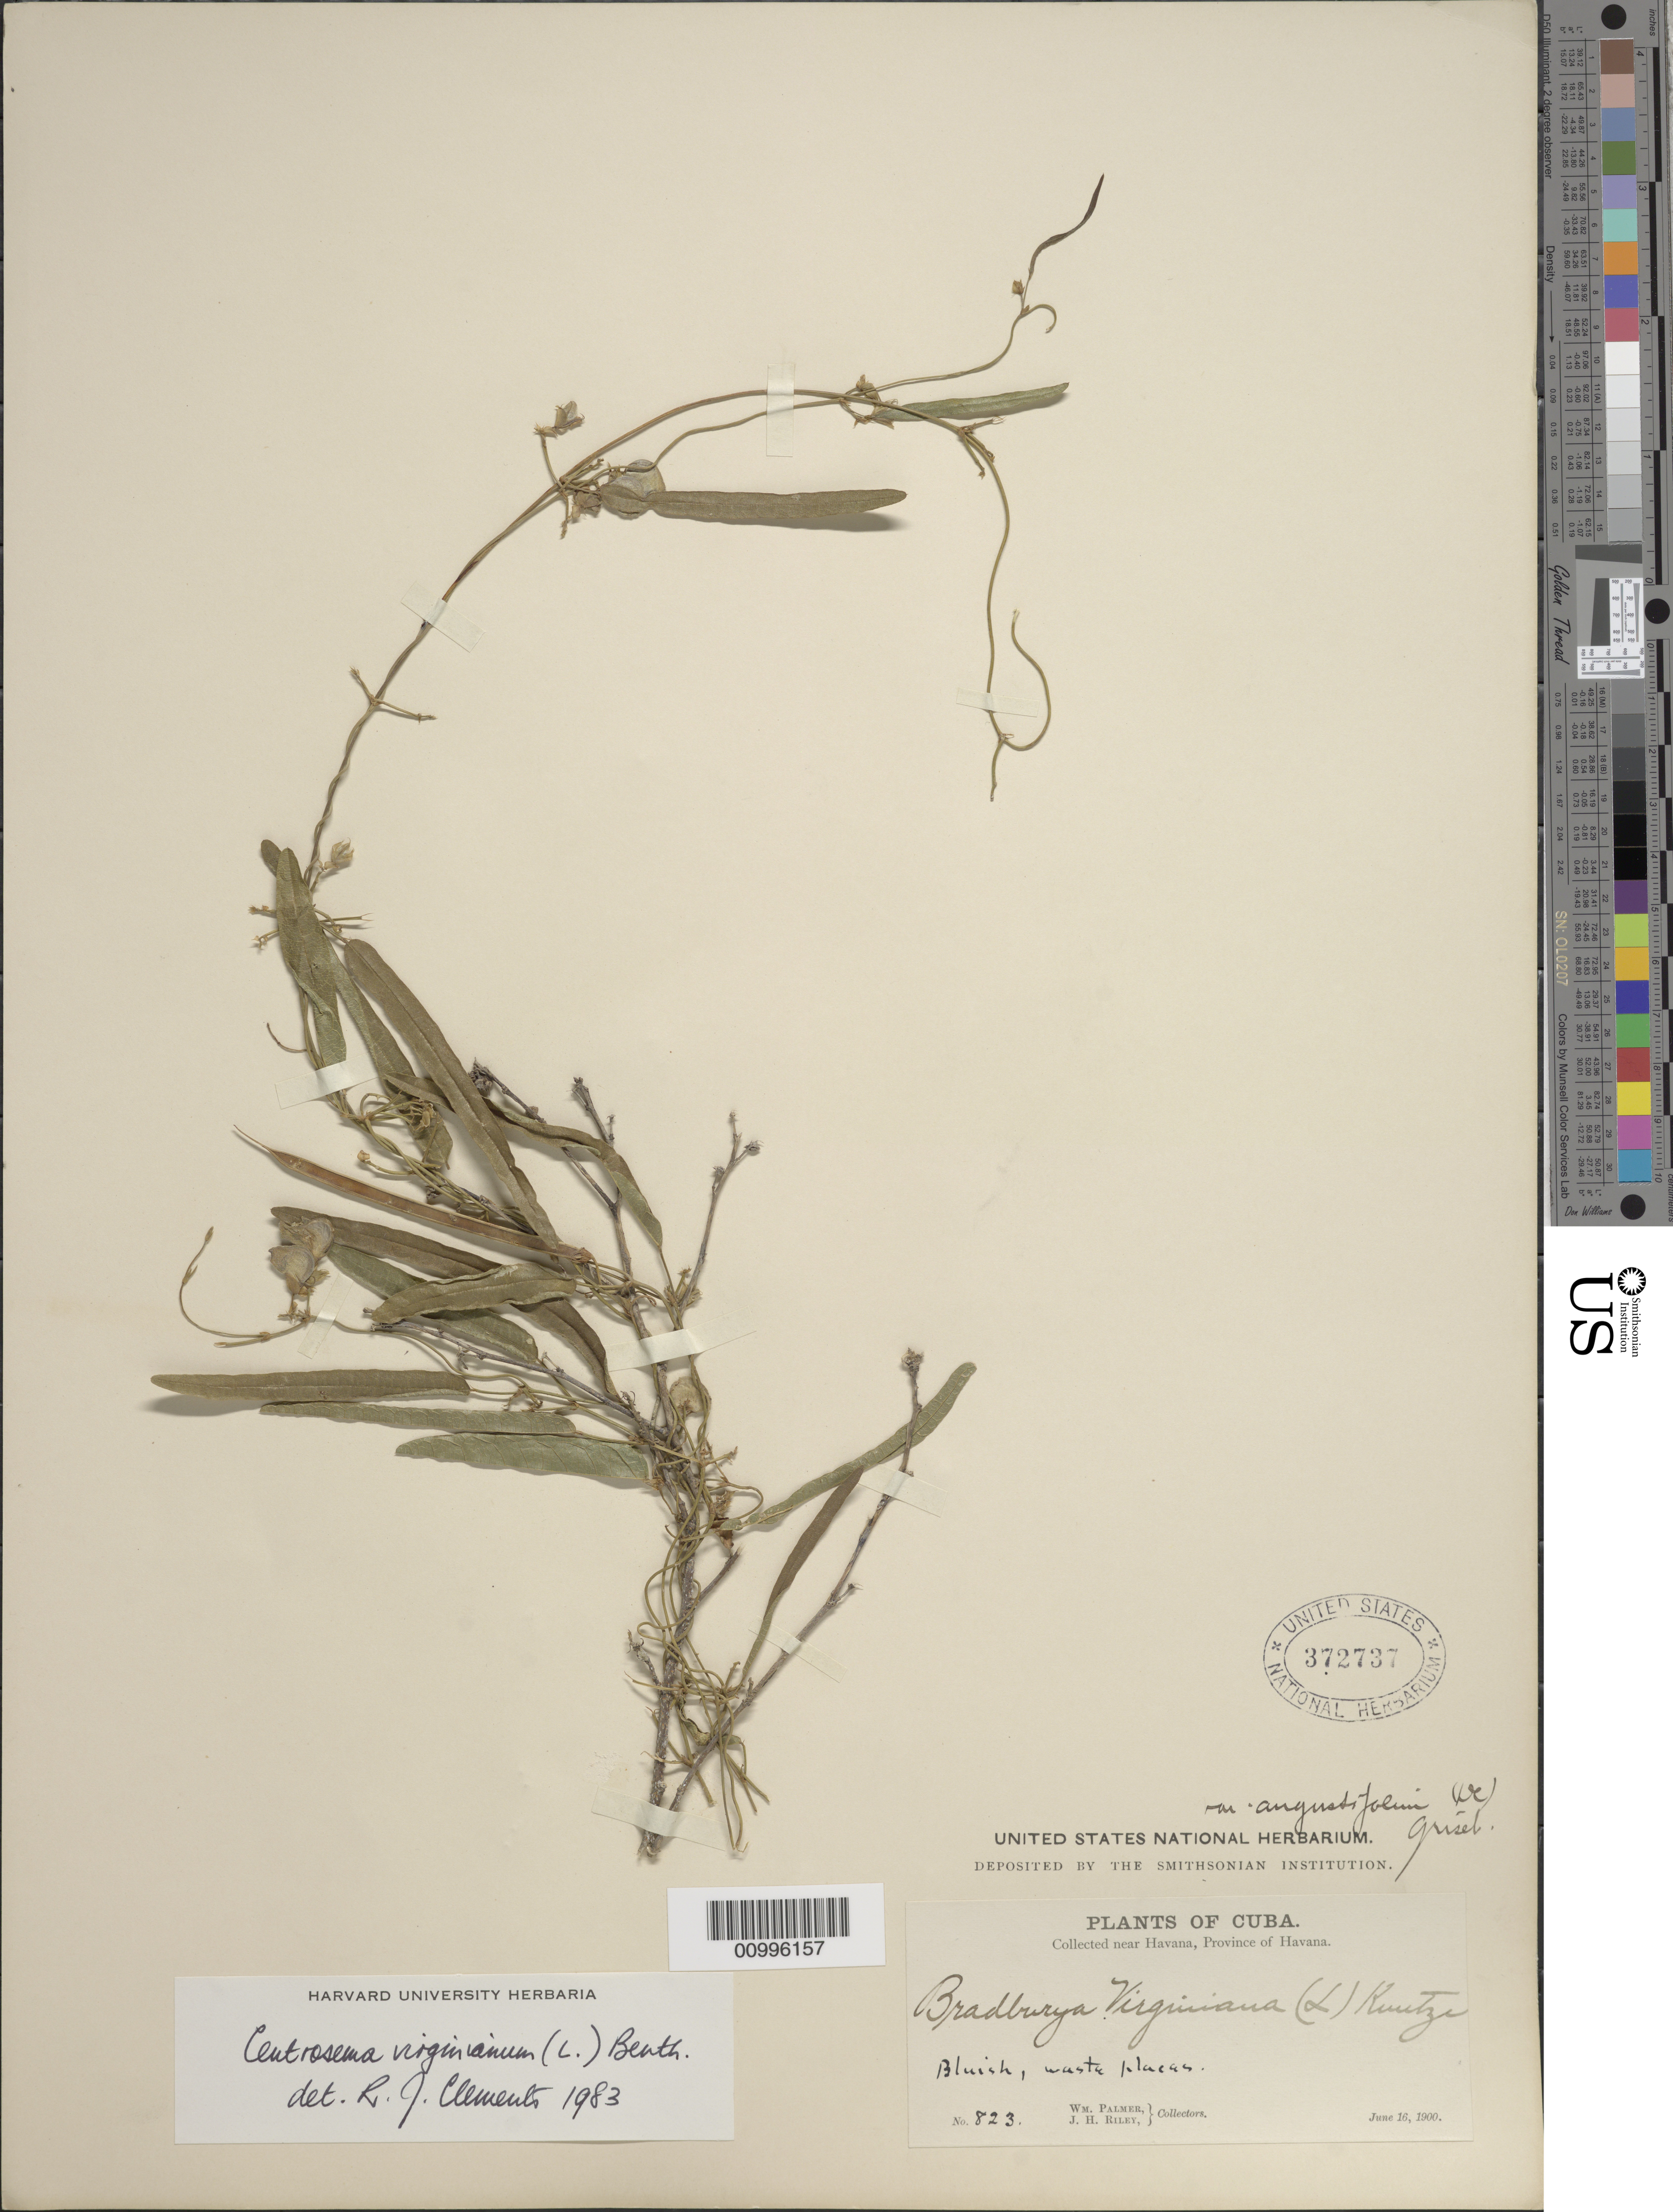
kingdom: Plantae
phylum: Tracheophyta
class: Magnoliopsida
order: Fabales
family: Fabaceae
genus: Centrosema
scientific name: Centrosema virginianum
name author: (L.) Benth.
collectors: W. Palmer & J. H. Riley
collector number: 823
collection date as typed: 16 Jun 1900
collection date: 1900-06-16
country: Cuba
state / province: La Habana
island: Cuba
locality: La Habana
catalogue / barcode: US 372737